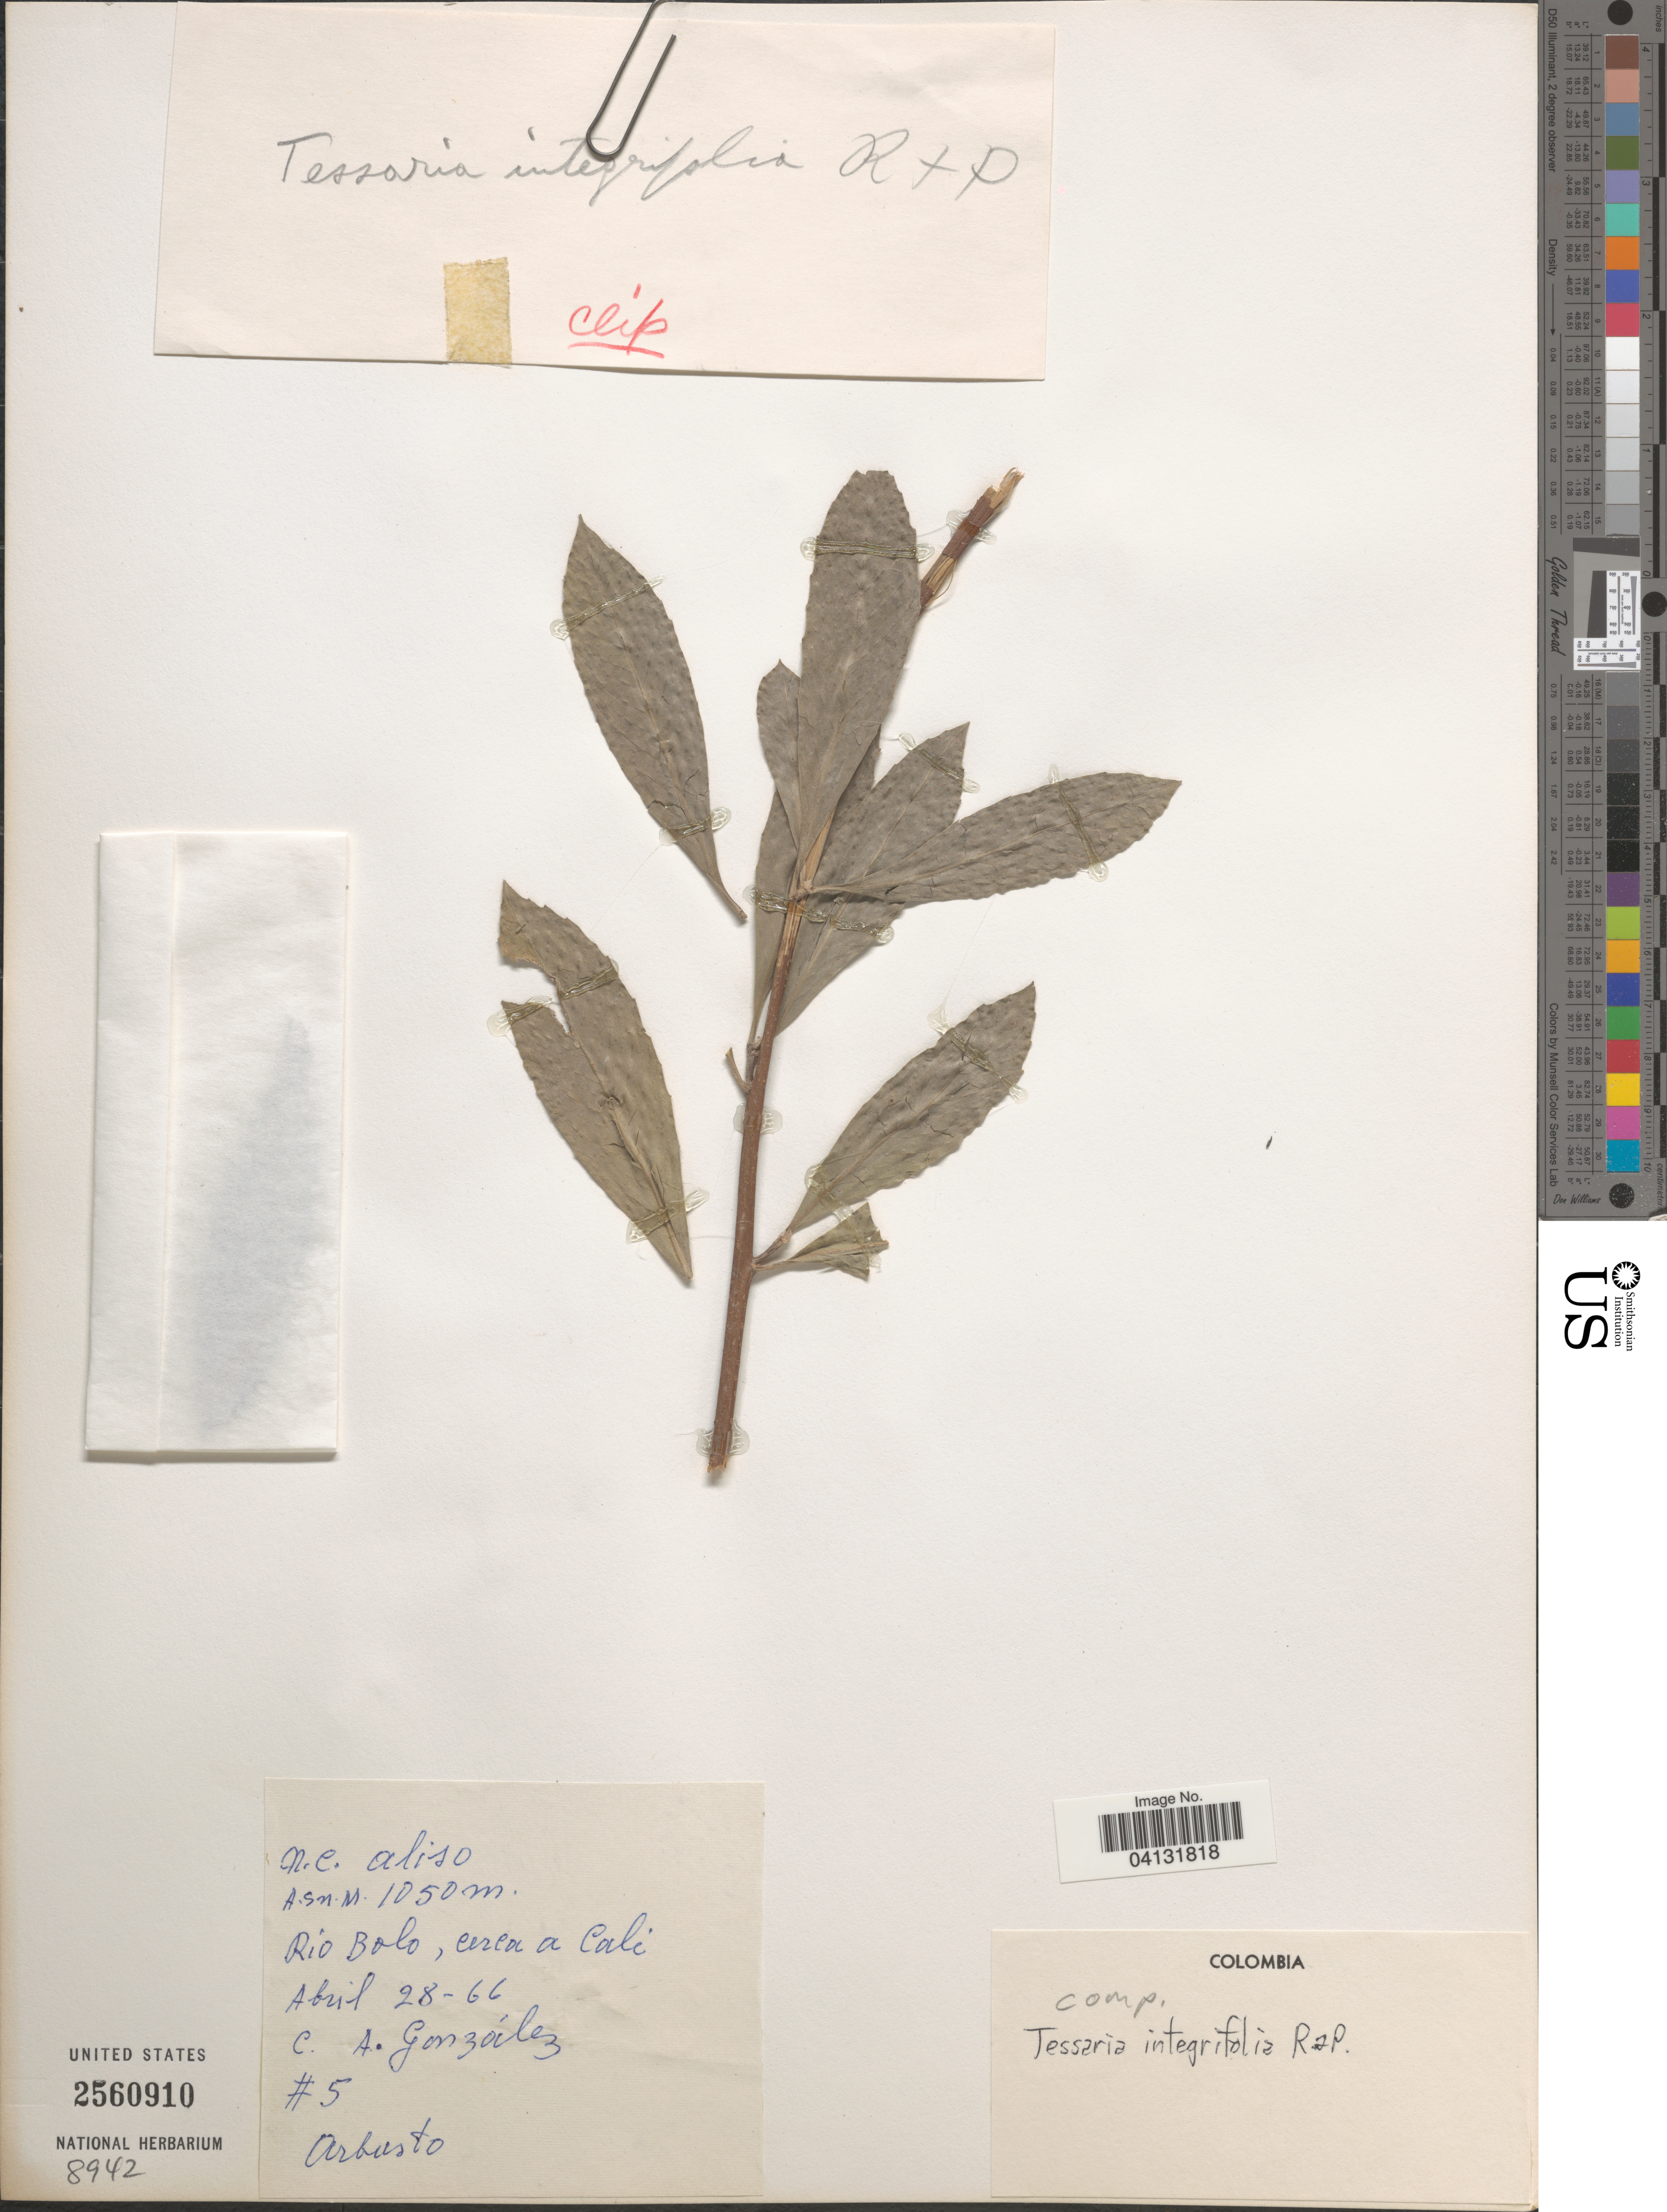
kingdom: Plantae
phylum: Tracheophyta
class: Magnoliopsida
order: Asterales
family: Asteraceae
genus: Tessaria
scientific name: Tessaria integrifolia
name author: Ruiz & Pav.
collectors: C. Gonzalez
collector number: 5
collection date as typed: Transcribed d/m/y: 28/4/66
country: Colombia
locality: Rio Bolo, cerca a Cali.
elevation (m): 1050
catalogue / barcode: US 2560910